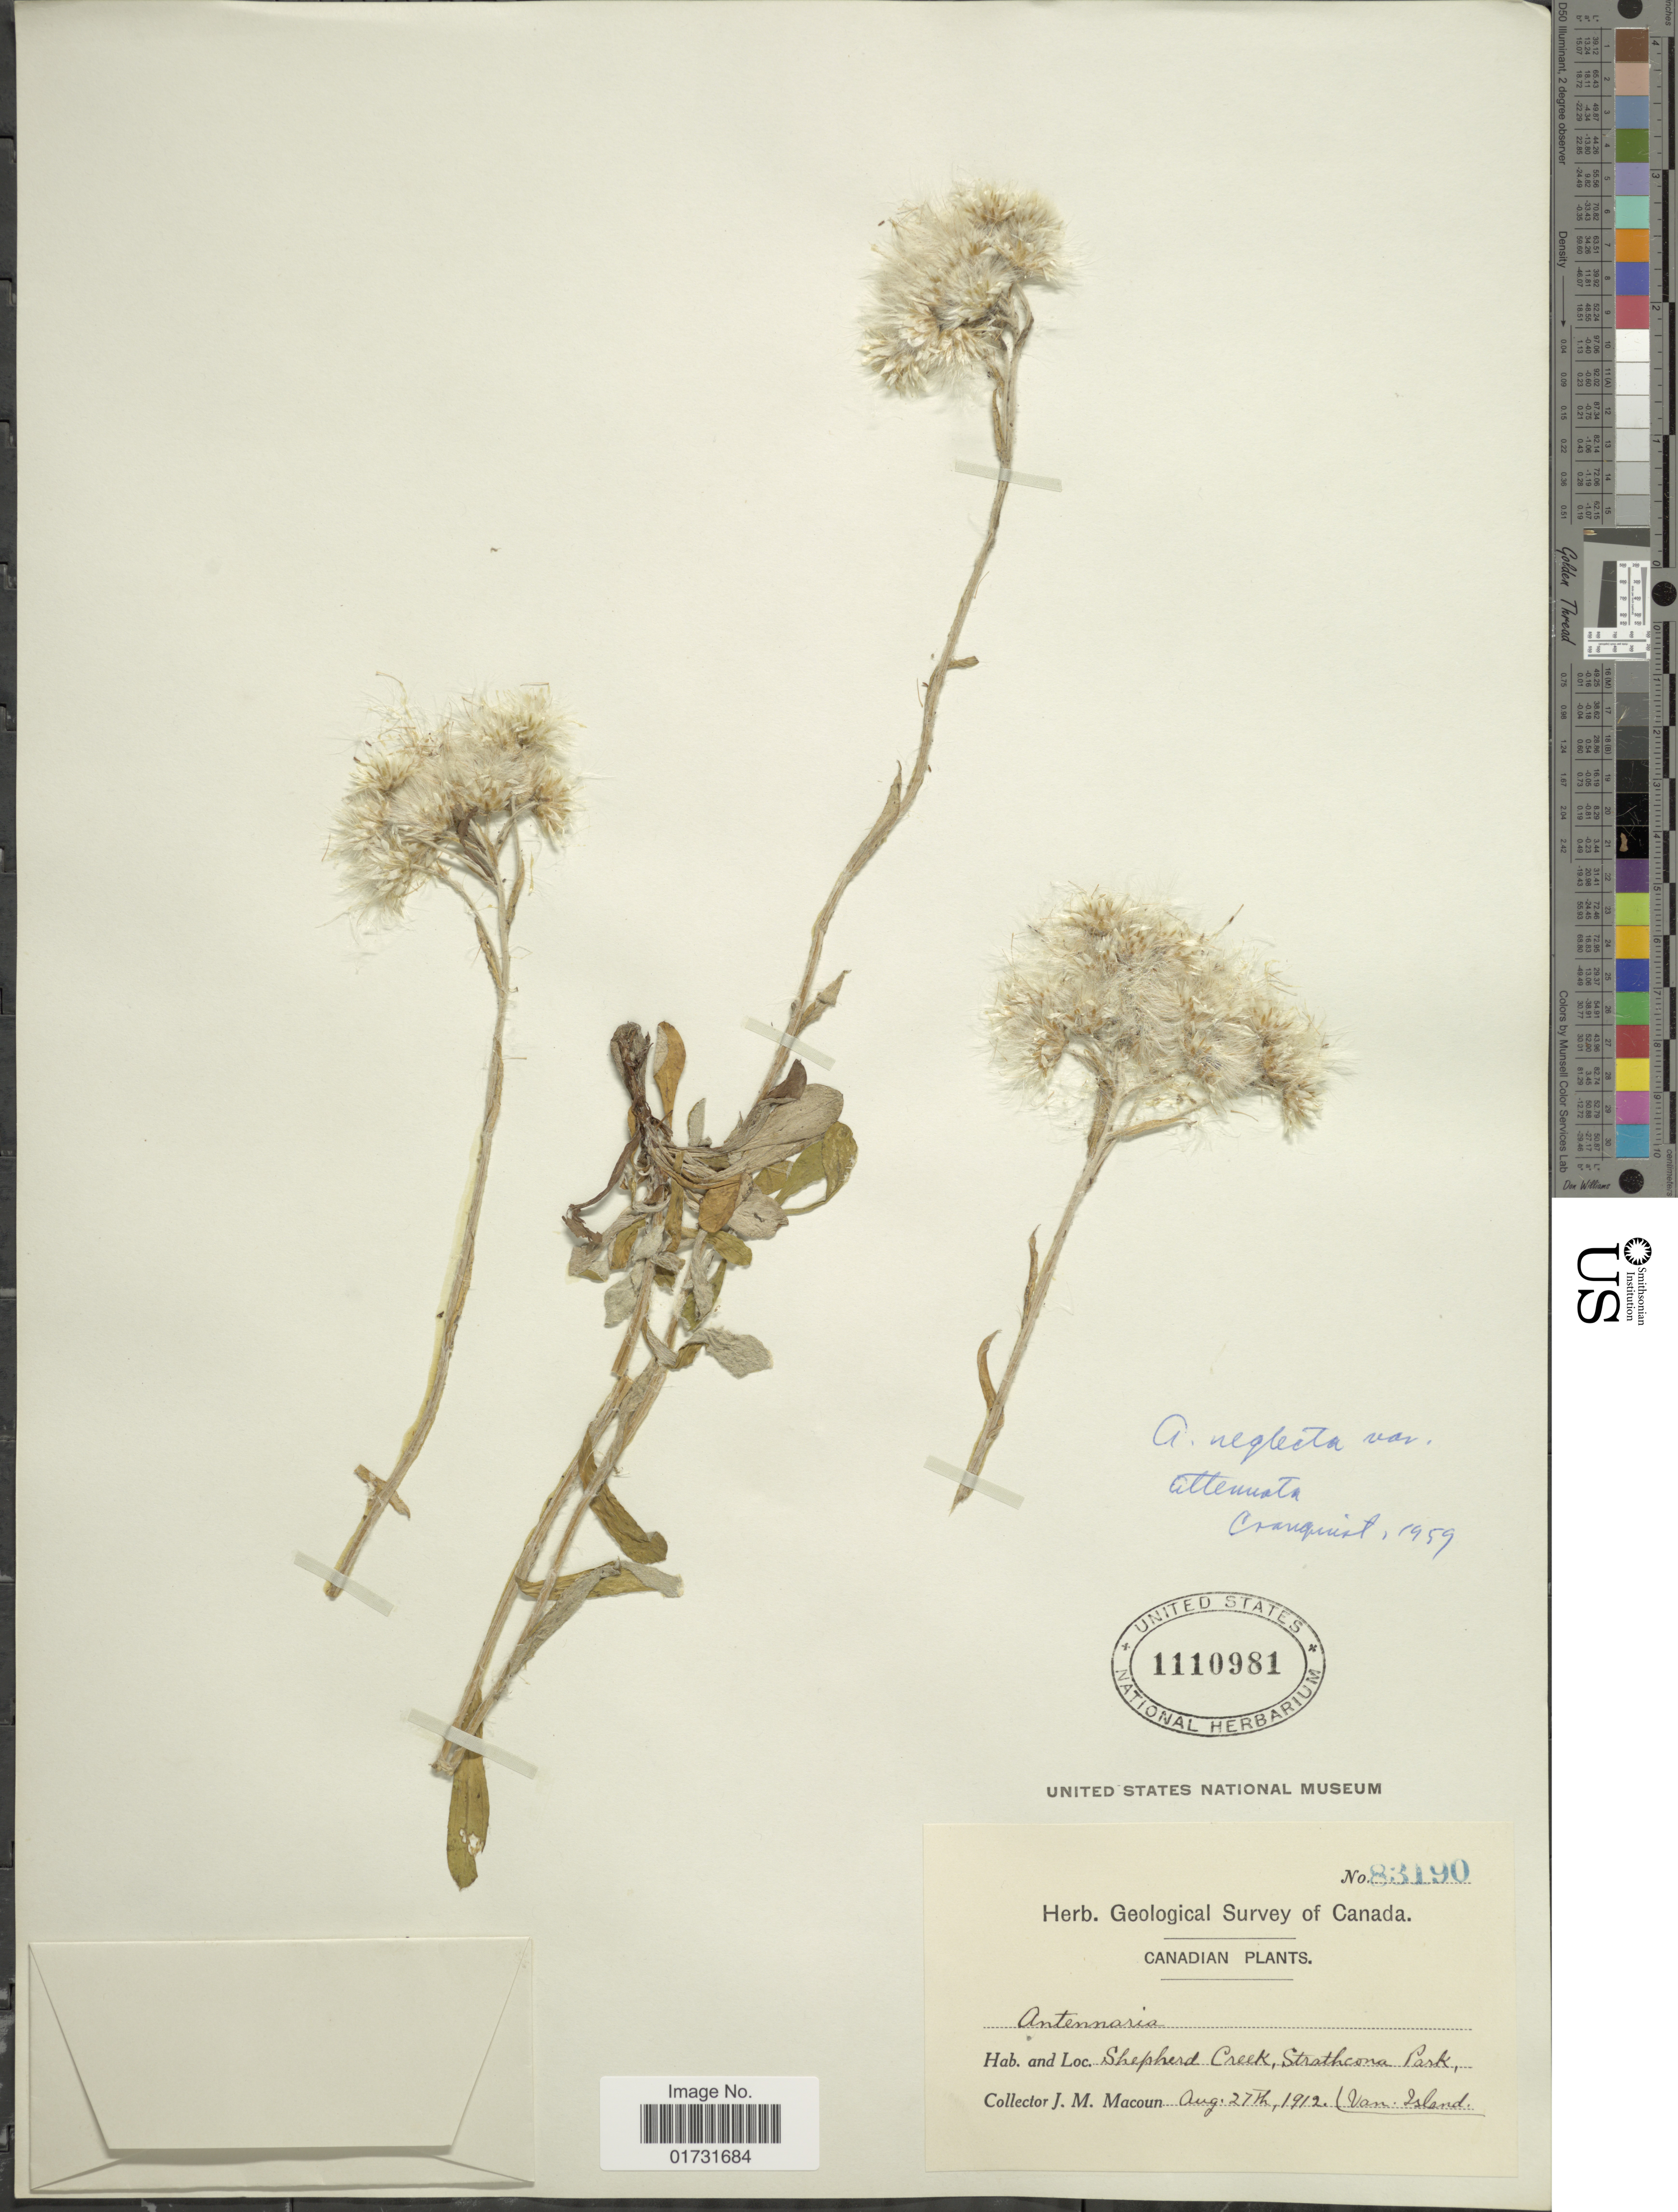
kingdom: Plantae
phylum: Tracheophyta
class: Magnoliopsida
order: Asterales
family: Asteraceae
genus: Antennaria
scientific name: Antennaria neglecta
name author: Greene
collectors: J. M. Macoun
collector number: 83190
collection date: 1912-08-27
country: Canada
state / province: British Columbia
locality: Shepherd Creek, Strathcona Park, Van. Island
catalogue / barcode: US 1110981